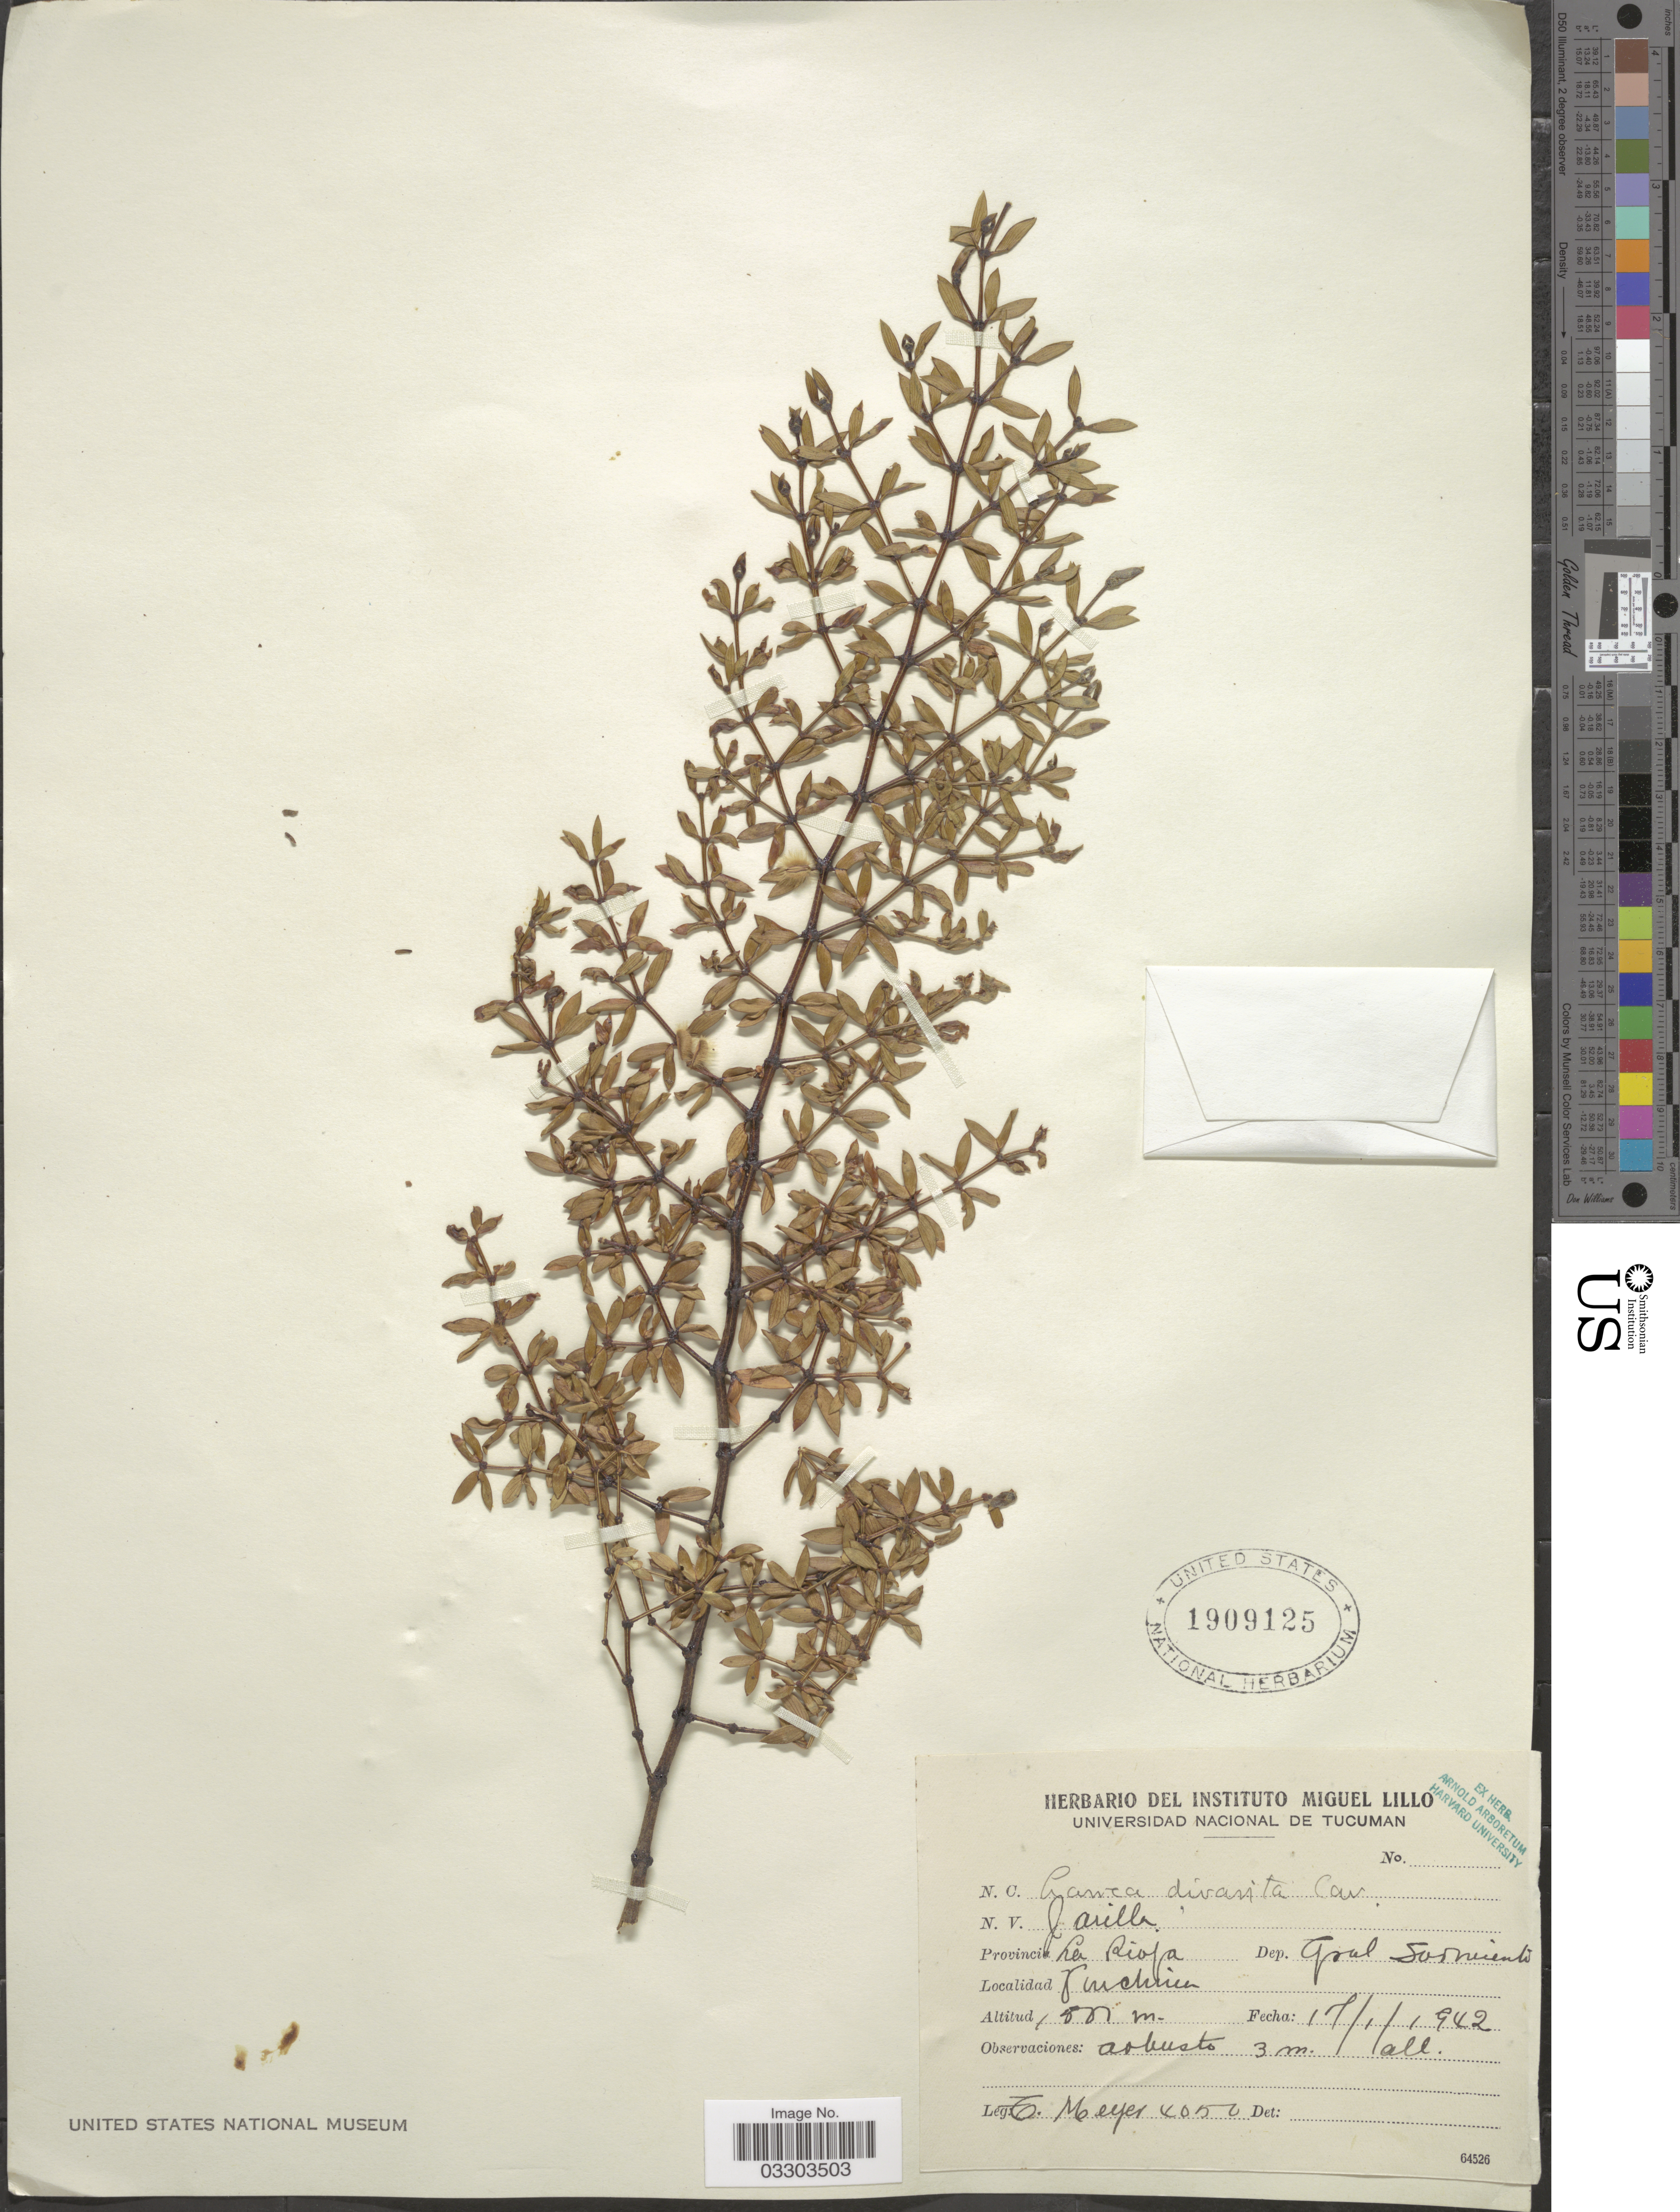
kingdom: Plantae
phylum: Tracheophyta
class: Magnoliopsida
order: Zygophyllales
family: Zygophyllaceae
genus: Larrea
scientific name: Larrea divaricata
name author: Cav.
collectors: T. Meyer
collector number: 4050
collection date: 1942-01-17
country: Argentina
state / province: La Rioja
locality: Dep. Gral Sarmiento. Vinchina.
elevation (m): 1800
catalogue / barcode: US 1909125